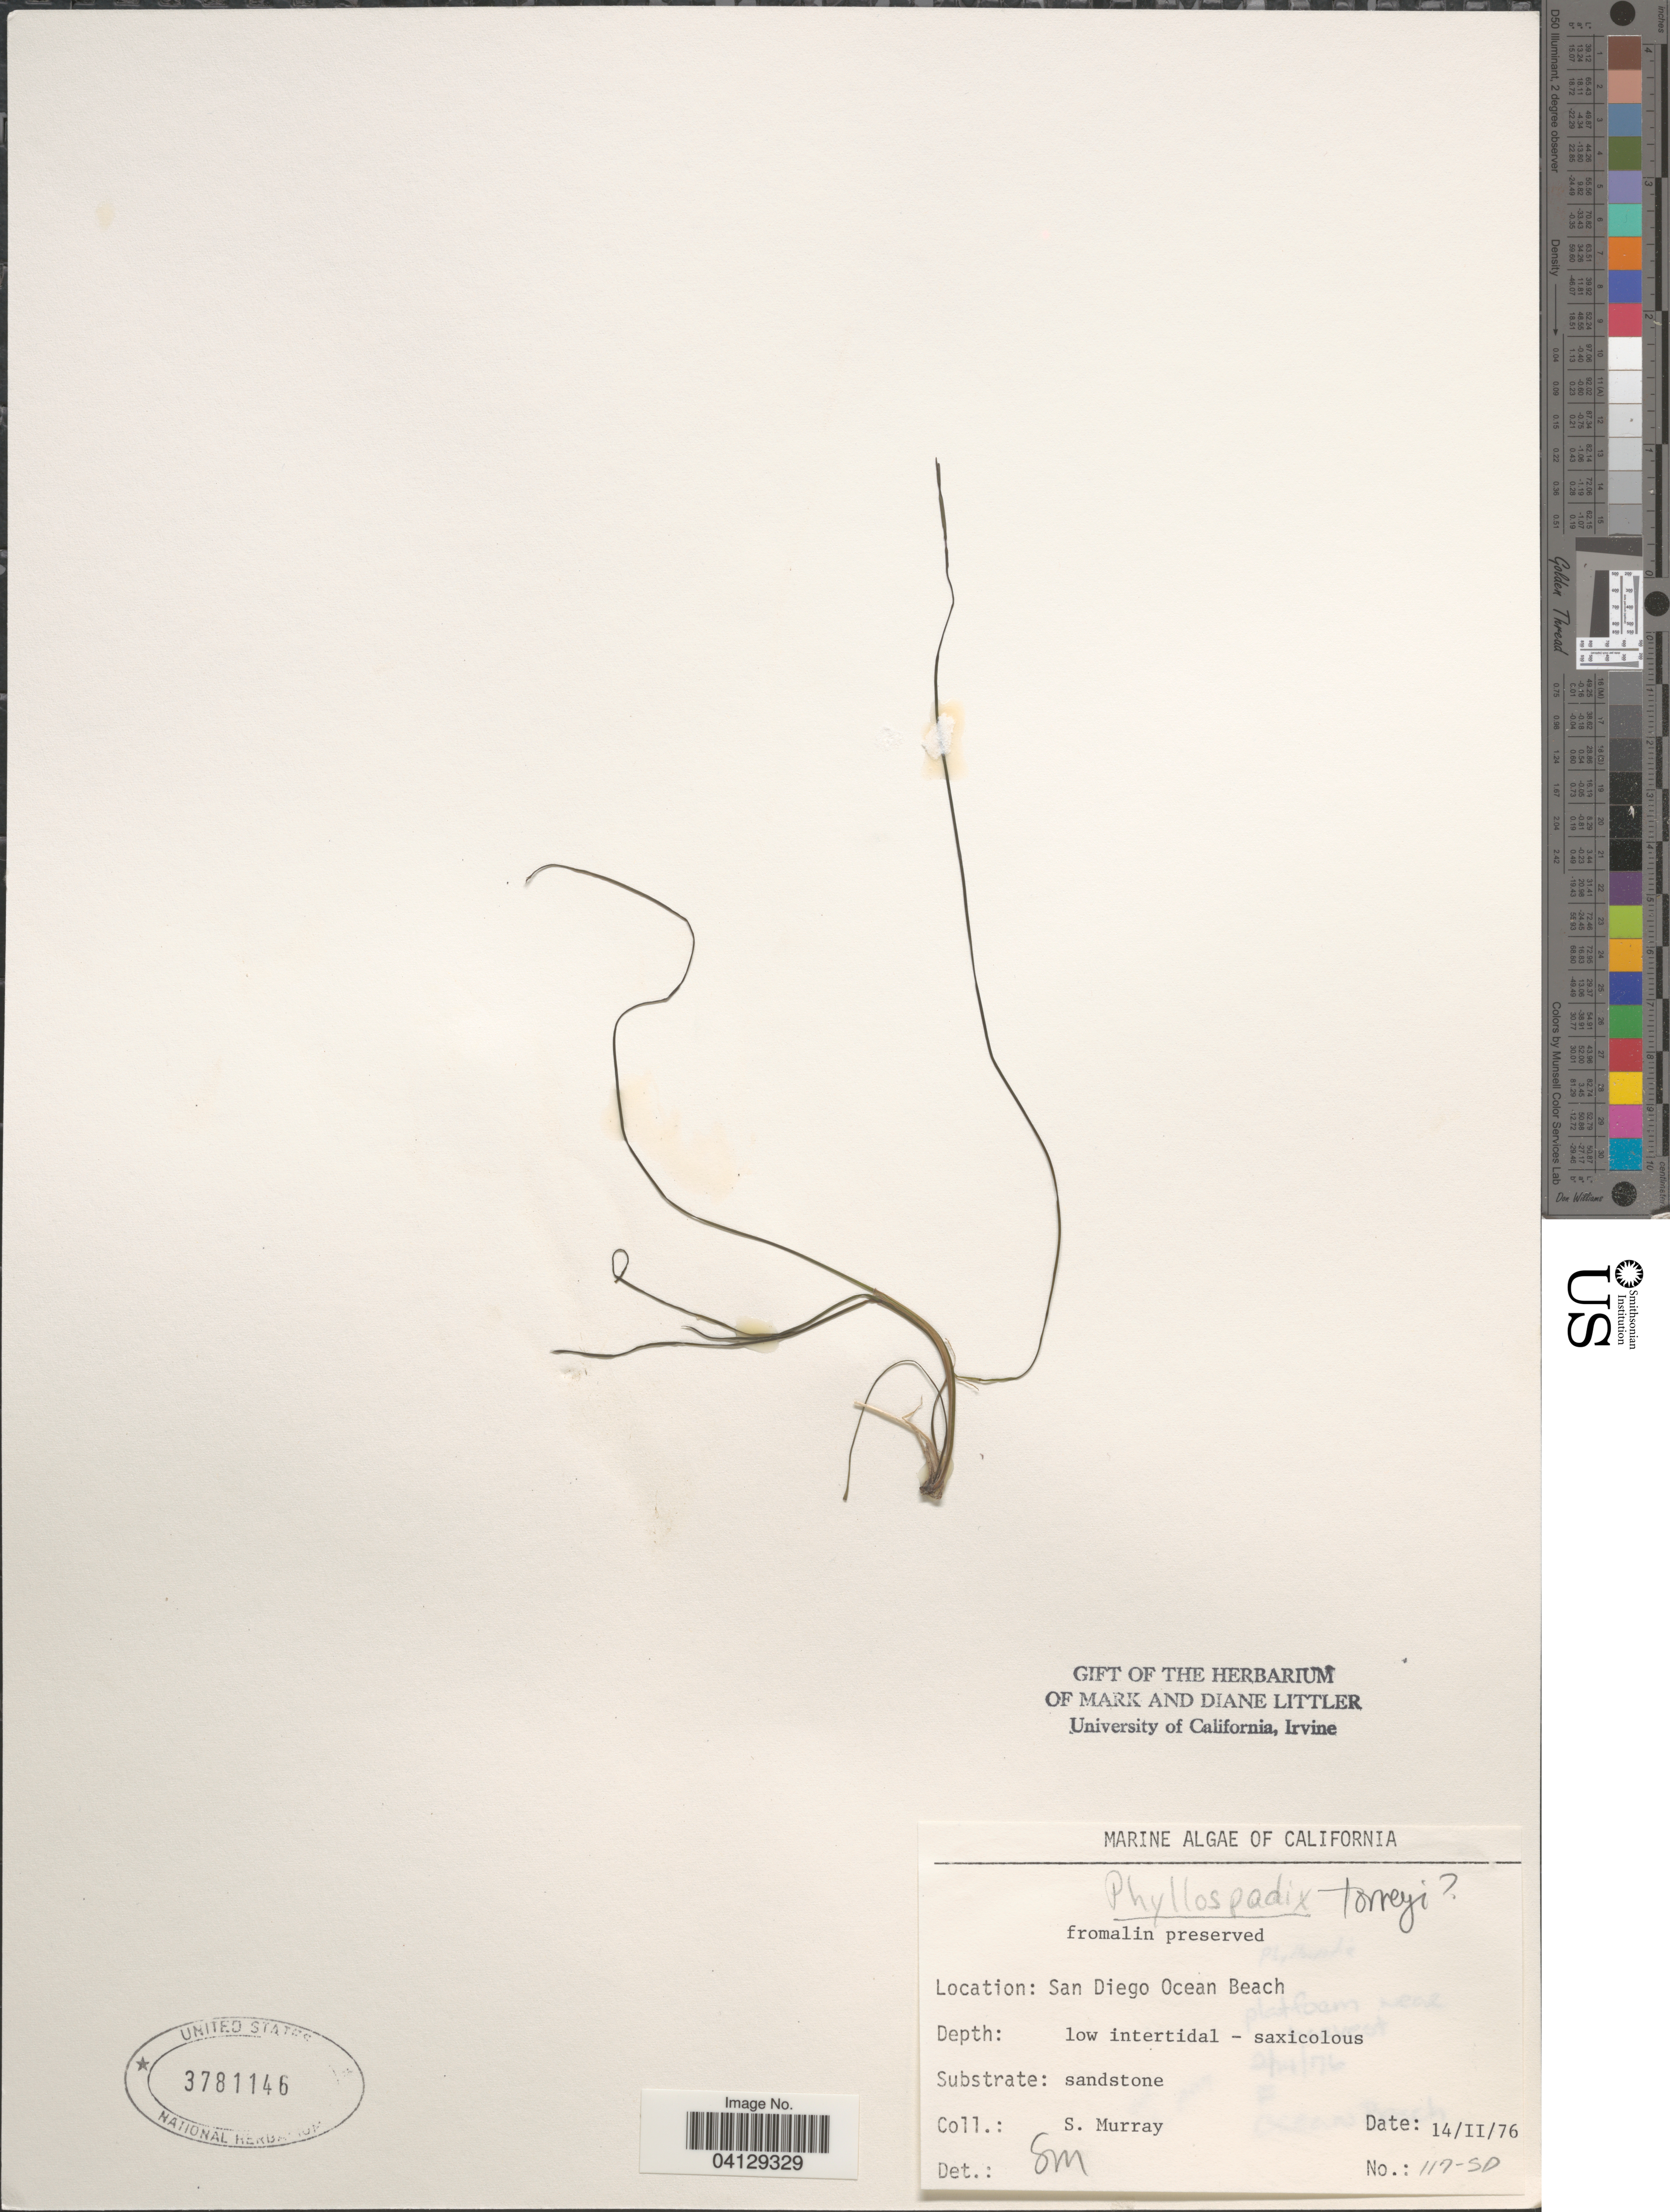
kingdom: Plantae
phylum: Tracheophyta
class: Liliopsida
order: Alismatales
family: Zosteraceae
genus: Phyllospadix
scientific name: Phyllospadix torreyi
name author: S. Watson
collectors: S. Murray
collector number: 117-SD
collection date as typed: Transcribed d/m/y: 14/2/76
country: United States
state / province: California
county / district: San Diego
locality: San Diego Ocean Beach.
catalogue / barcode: US 3781146